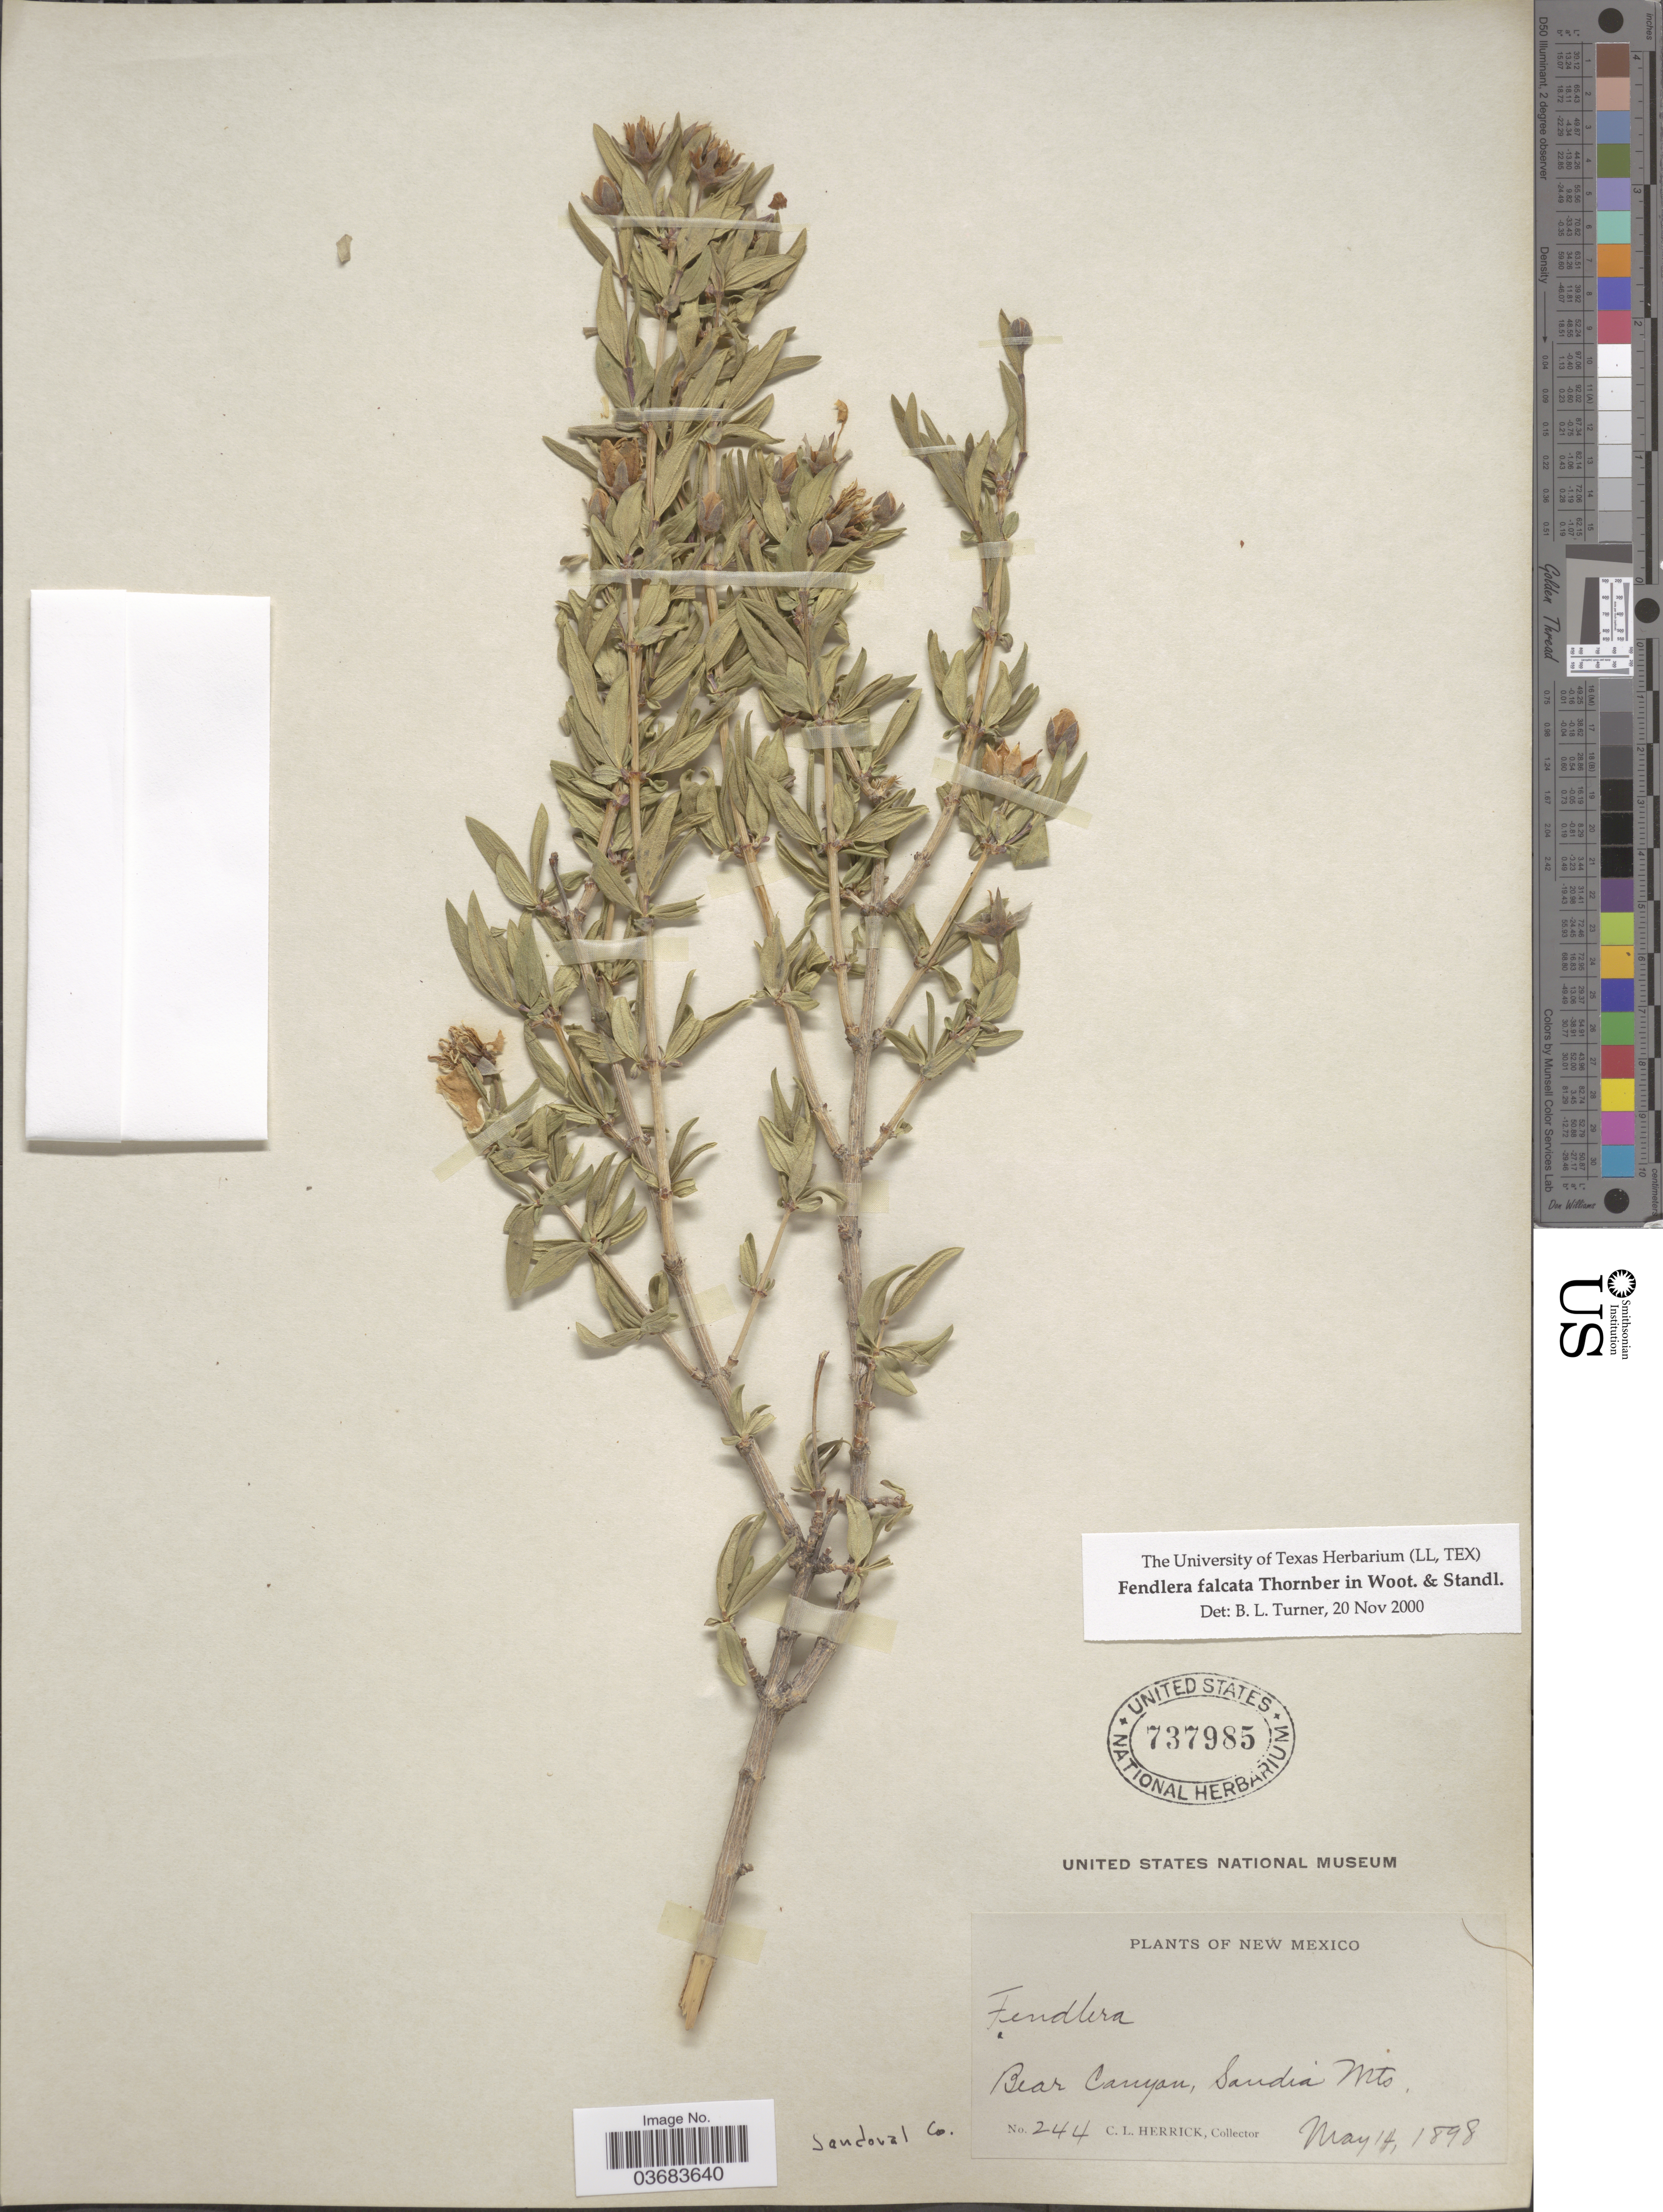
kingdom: Plantae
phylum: Tracheophyta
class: Magnoliopsida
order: Cornales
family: Hydrangeaceae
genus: Fendlera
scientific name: Fendlera rupicola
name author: Englem. & A. Gray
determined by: Strong, Mark T., (BOT), Smithsonian Institution - National Museum of Natural History (UNITED STATES)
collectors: C. Herrick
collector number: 244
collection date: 1898-05-14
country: United States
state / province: New Mexico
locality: Bear Canyon, Sandia Mts.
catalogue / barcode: US 737985